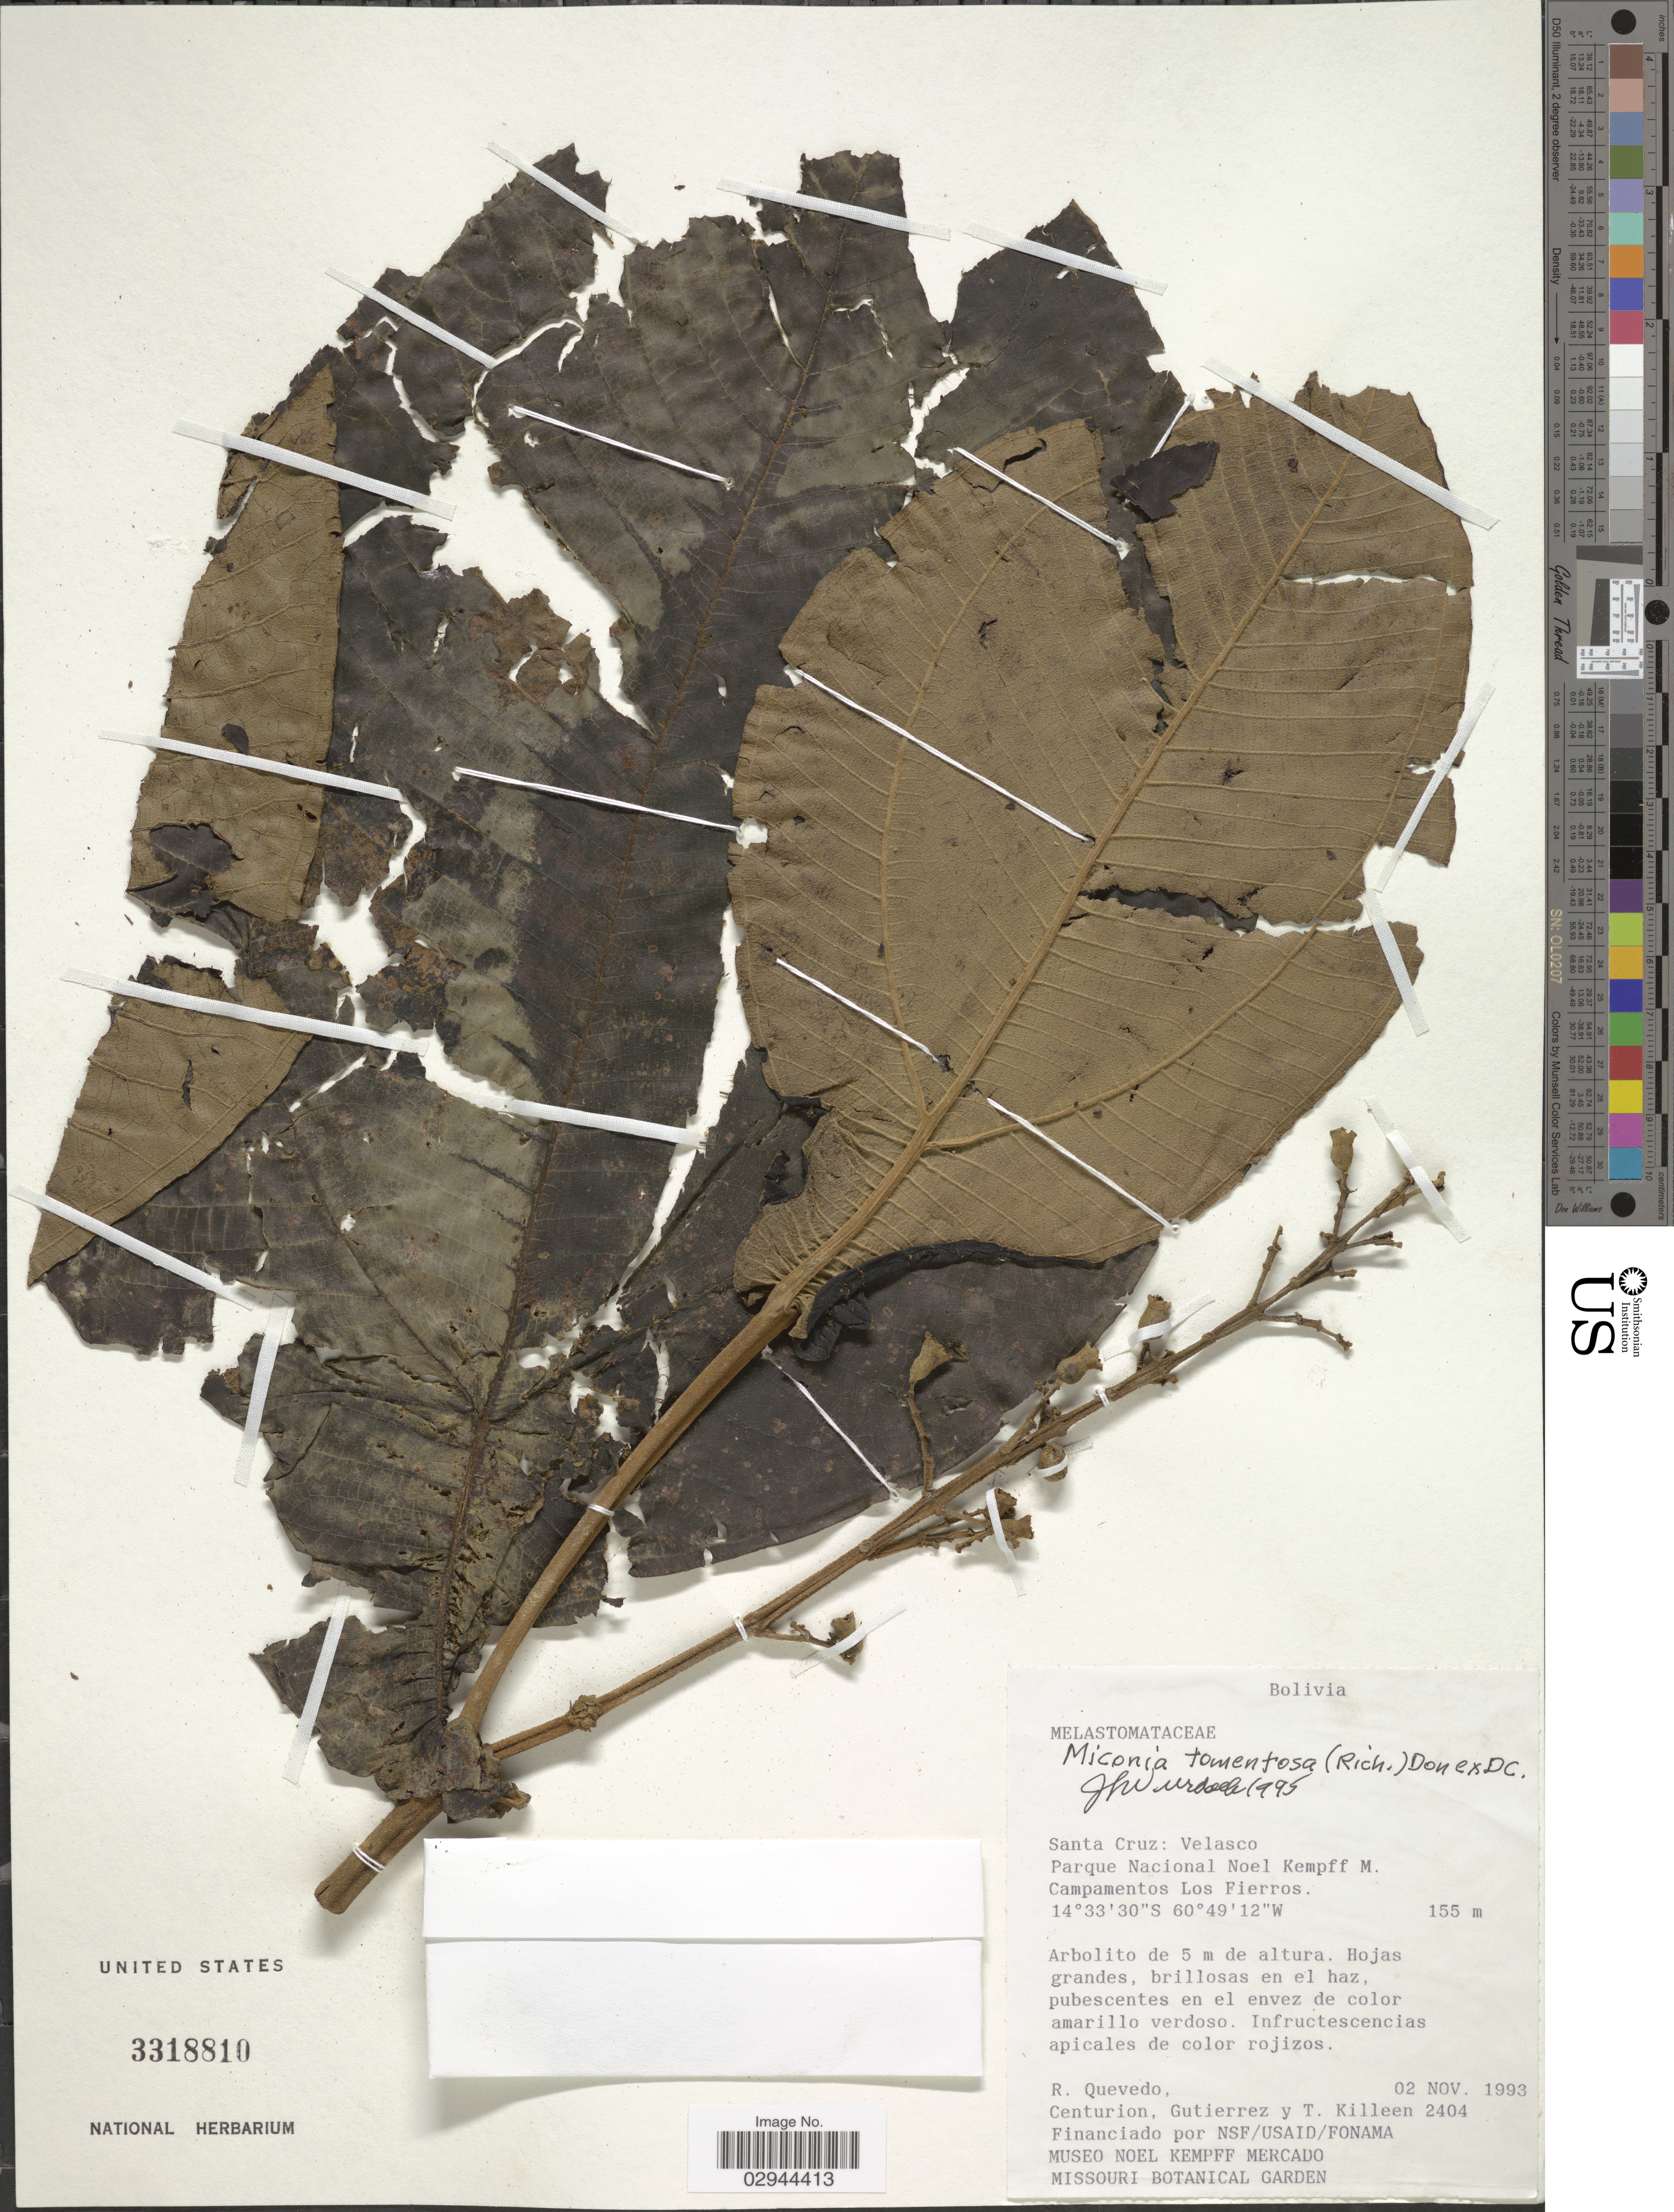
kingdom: Plantae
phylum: Tracheophyta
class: Magnoliopsida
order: Myrtales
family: Melastomataceae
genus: Miconia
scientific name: Miconia tomentosa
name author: (Rich.) D. Don ex DC.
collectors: R. Quevedo, Centurion, --, -. Gutierrez & T. J. Killeen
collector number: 2404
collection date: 1993-11-02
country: Bolivia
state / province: Santa Cruz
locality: Velasco. Parque Nacional Noel Kempff M. Campamento Los Fierros.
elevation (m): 155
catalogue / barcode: US 3318810